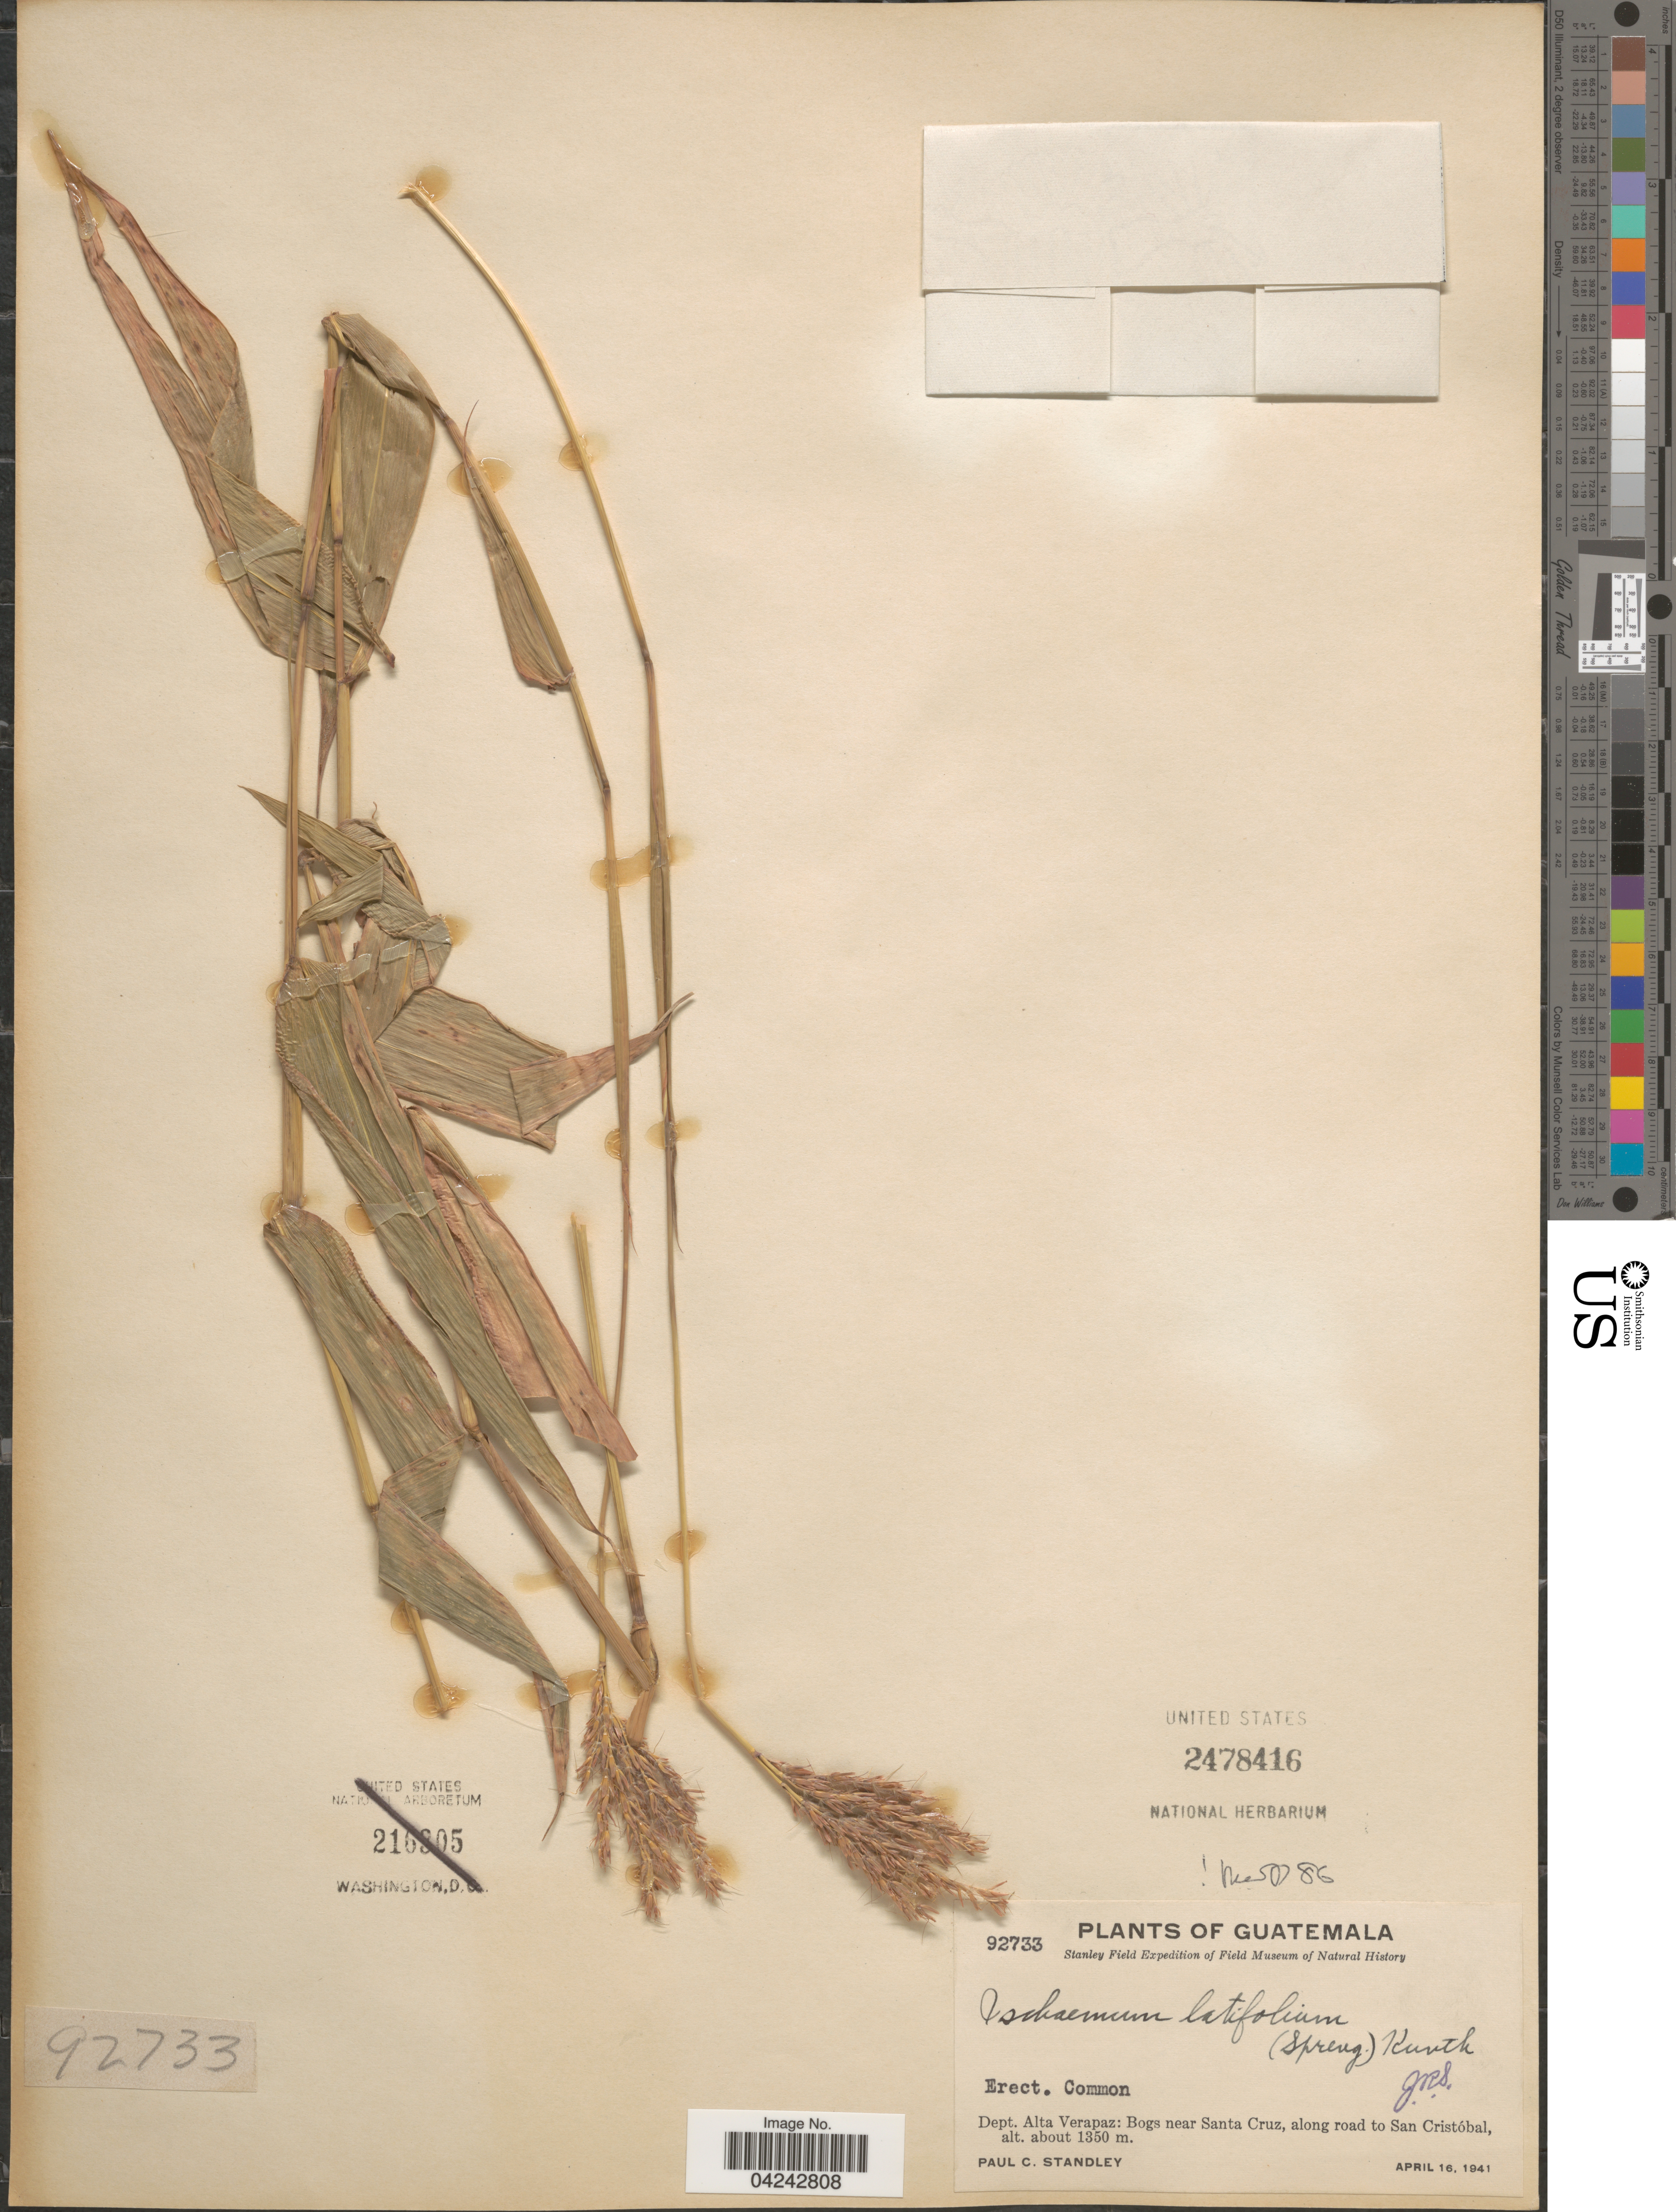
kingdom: Plantae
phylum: Tracheophyta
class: Liliopsida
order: Poales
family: Poaceae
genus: Ischaemum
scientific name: Ischaemum latifolium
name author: (Spreng.) Kunth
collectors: P. C. Standley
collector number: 92733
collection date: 1941-04-16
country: Guatemala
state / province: Alta Verapaz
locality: Stanley Field Expedition. Dept. Alta Verapaz: Bogs near Santa Cruz, along road to San Cristóbal.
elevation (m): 1350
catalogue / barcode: US 2478416